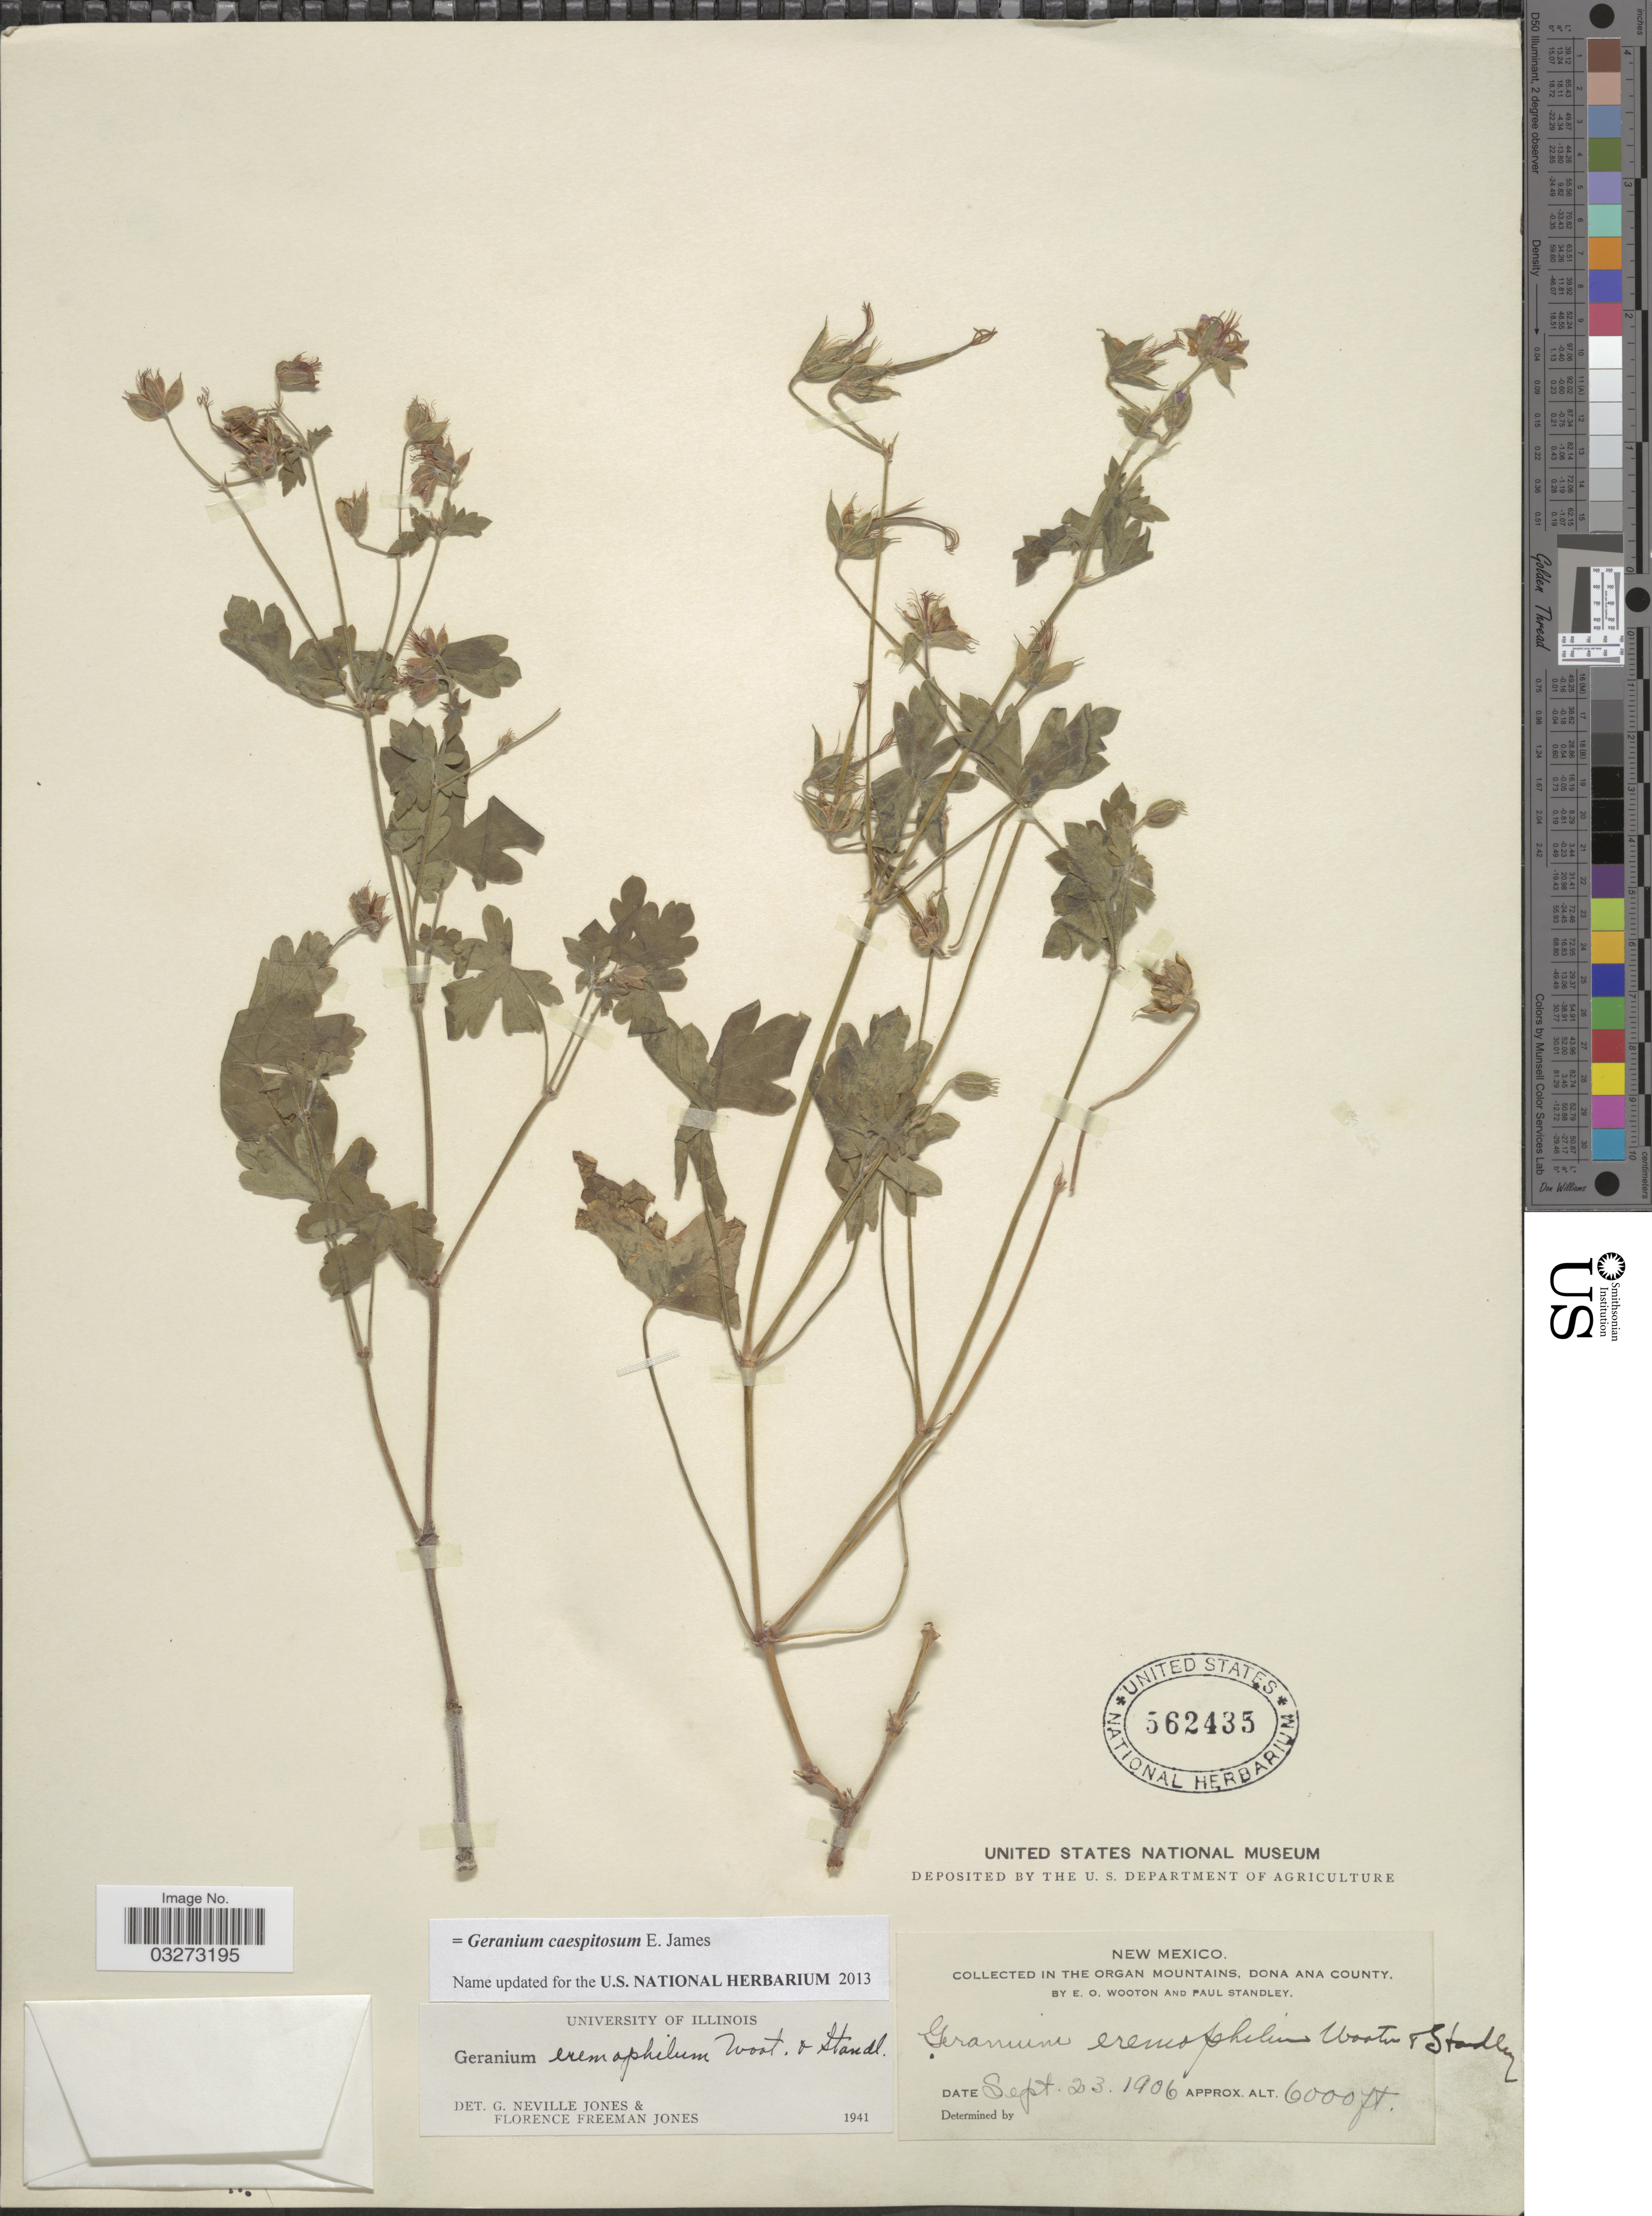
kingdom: Plantae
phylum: Tracheophyta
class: Magnoliopsida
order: Geraniales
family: Geraniaceae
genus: Geranium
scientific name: Geranium caespitosum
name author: E. James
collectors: E. O. Wooton & P. C. Standley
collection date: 1906-09-23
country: United States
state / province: New Mexico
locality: In The Organ Mountains, Dona Ana County.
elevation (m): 1829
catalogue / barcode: US 562435